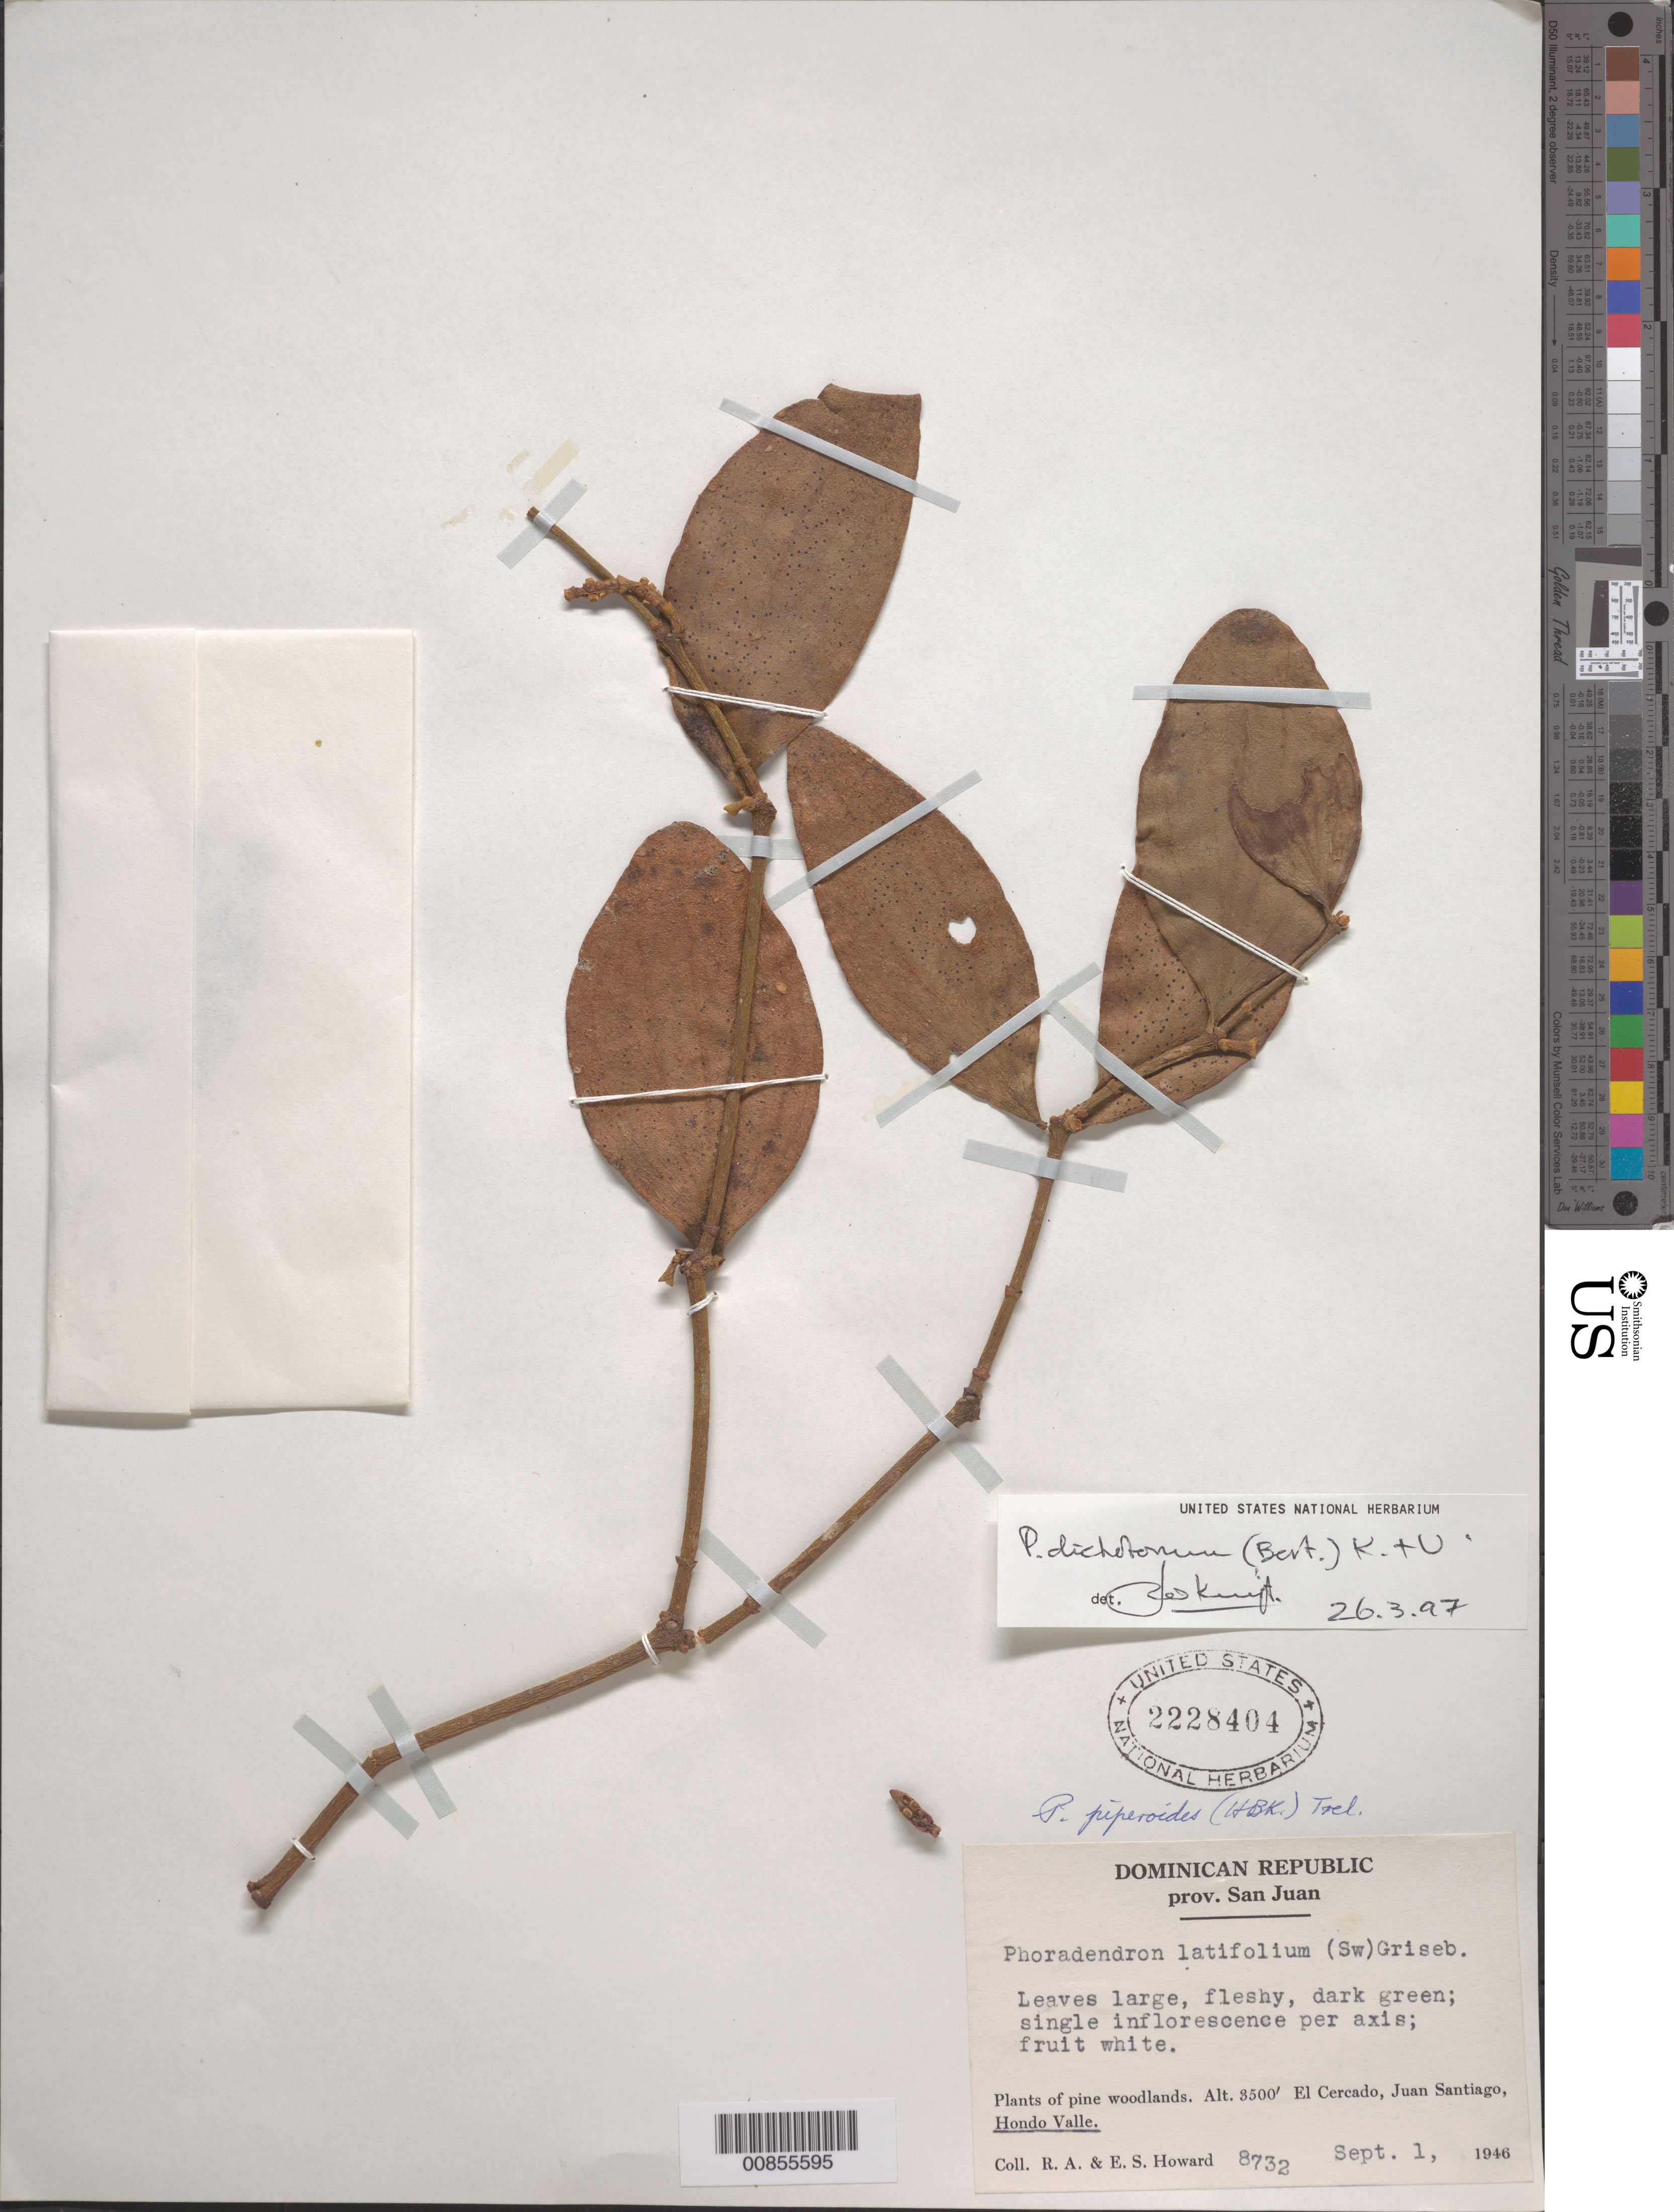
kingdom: Plantae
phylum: Tracheophyta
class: Magnoliopsida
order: Santalales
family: Viscaceae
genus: Phoradendron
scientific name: Phoradendron berteroanum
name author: (DC.) Nutt.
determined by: Kuijt, Job, (CANADA)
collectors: R. A. Howard & E. S. Howard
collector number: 8732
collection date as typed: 01 Sep 1946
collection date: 1946-09-01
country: Dominican Republic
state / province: San Juan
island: Hispaniola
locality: El Cercado, Juan Santiago, Hondo Valle.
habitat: Plants of pine woodlands.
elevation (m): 1067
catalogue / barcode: US 2228404